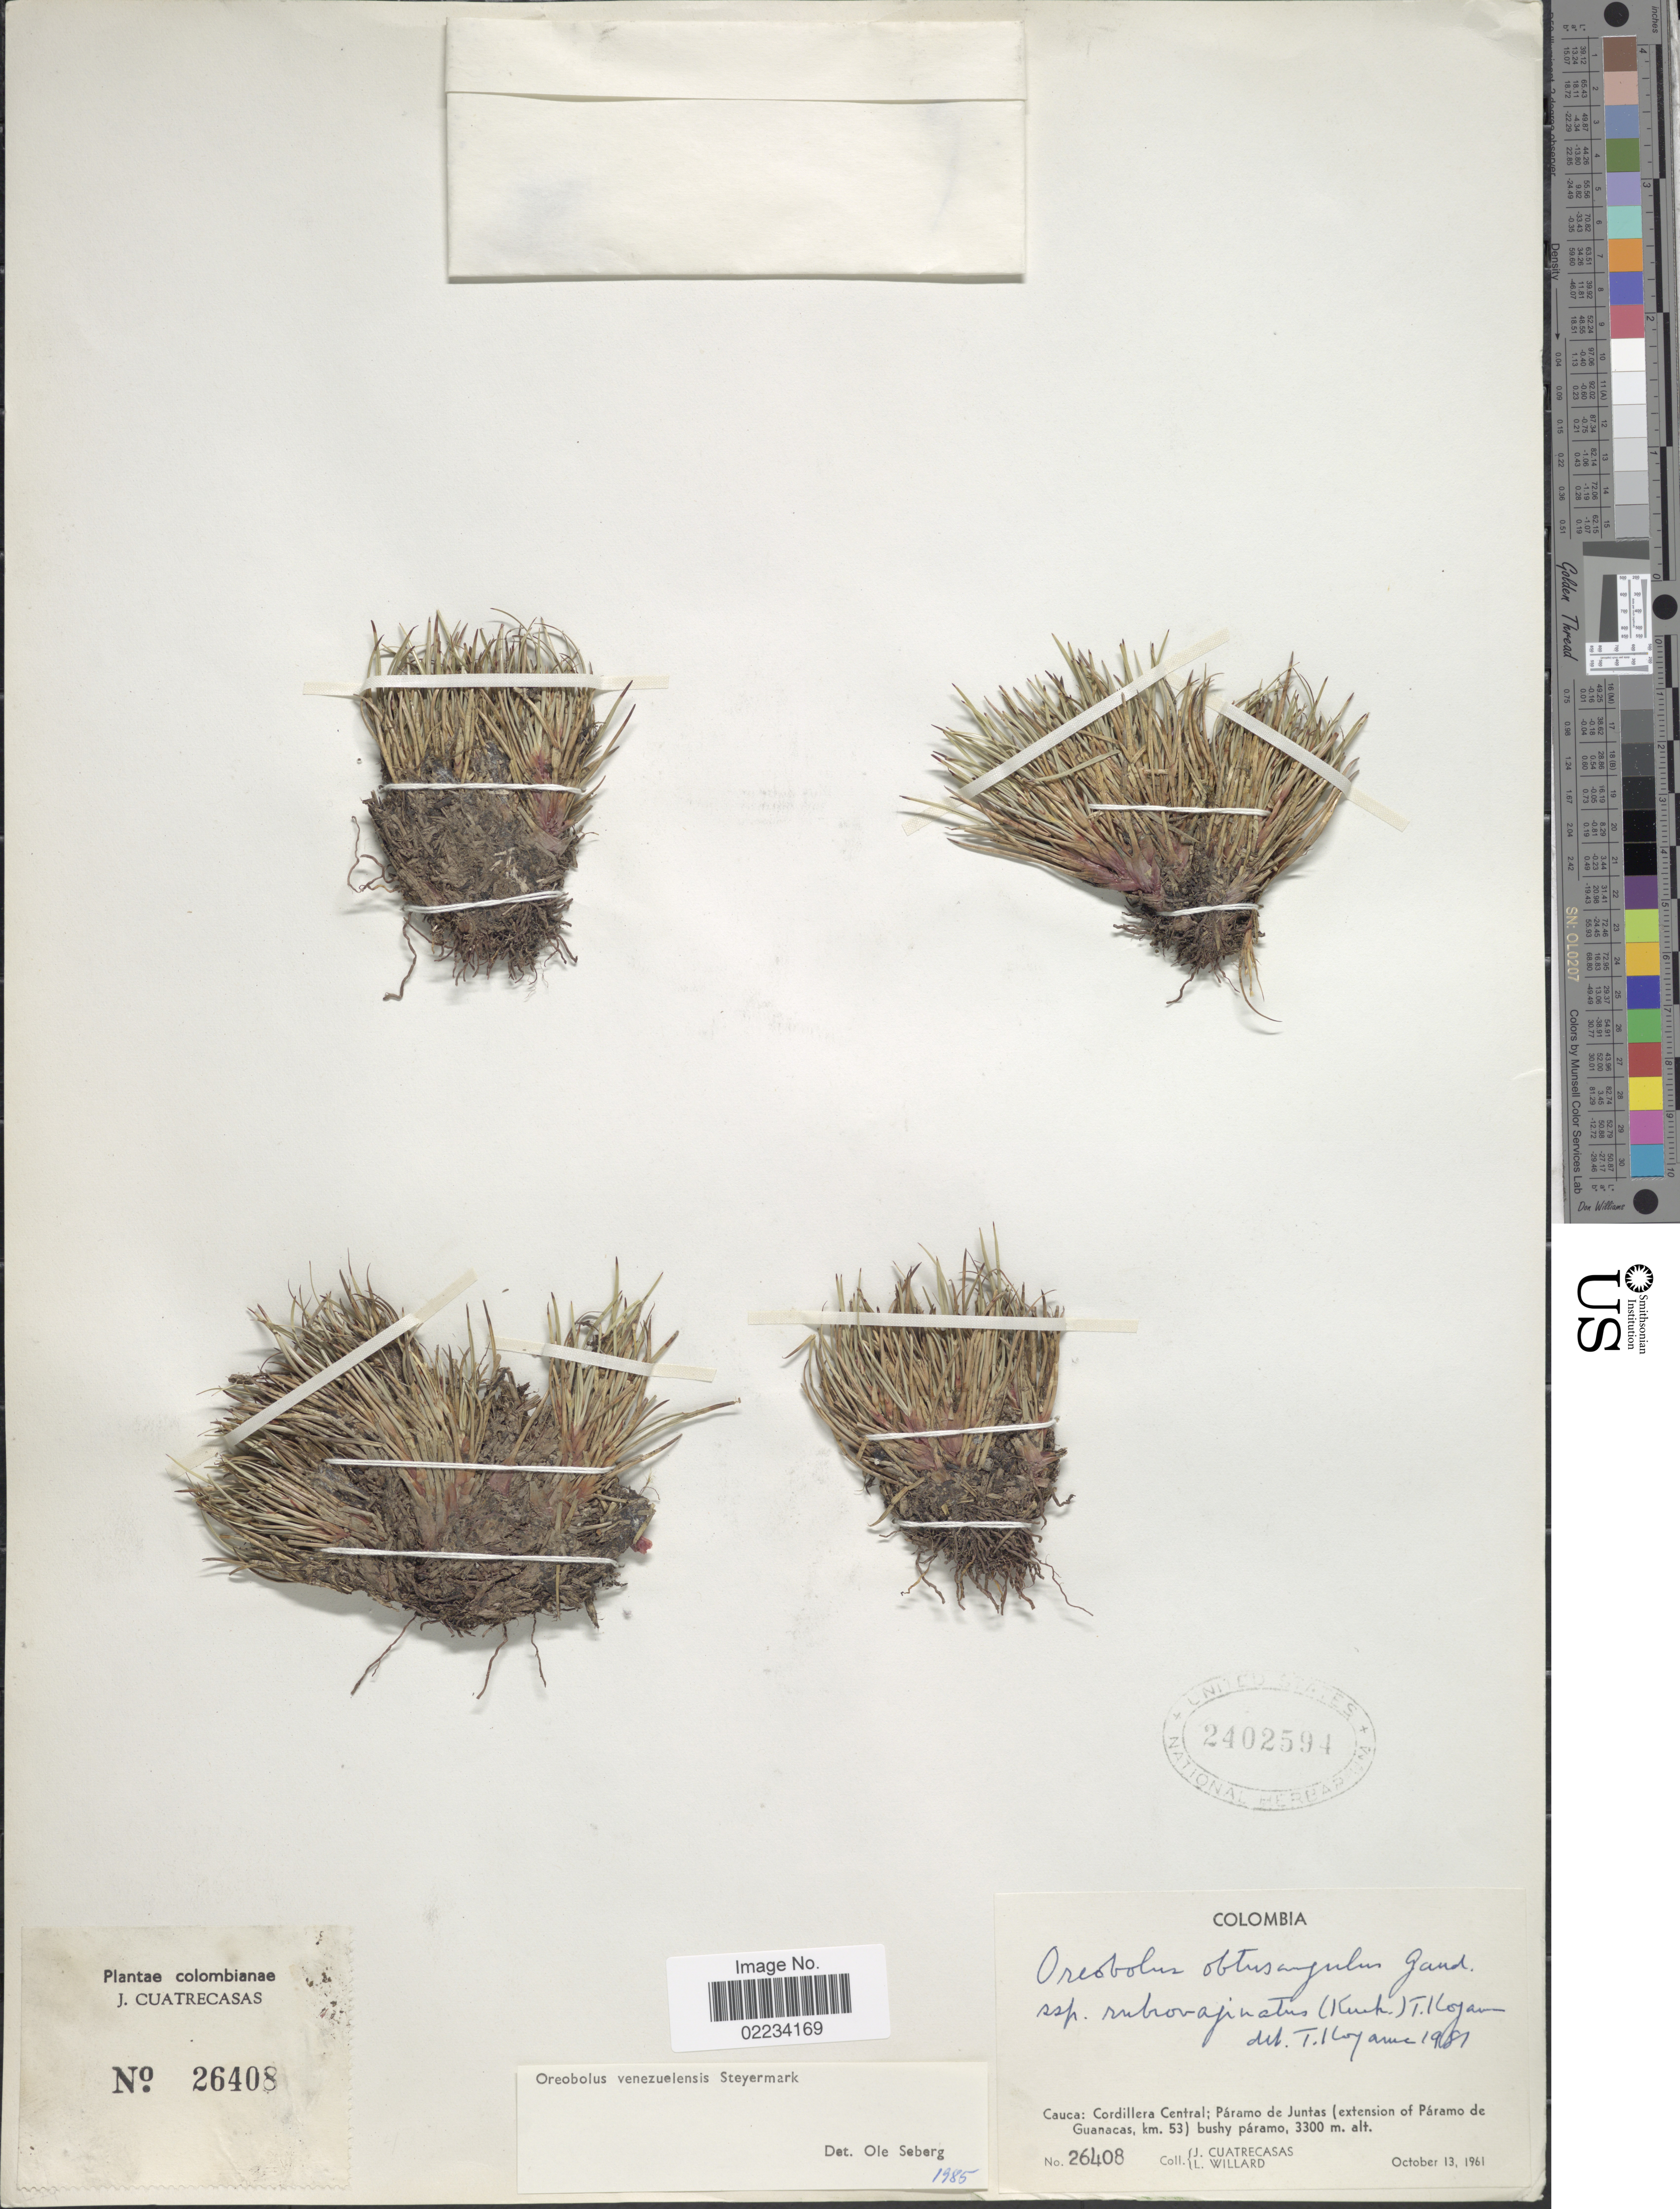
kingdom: Plantae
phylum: Tracheophyta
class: Liliopsida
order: Poales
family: Cyperaceae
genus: Oreobolus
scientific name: Oreobolus venezuelensis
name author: Steyerm.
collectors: J. Cuatrecasas & L. Willard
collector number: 26408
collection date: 1961-10-13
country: Colombia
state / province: Cauca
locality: Cordillera Central; Páramo de Juntas (extension of Páramo de Guanacas, km 53) bushy páramo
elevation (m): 3300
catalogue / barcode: US 2402594